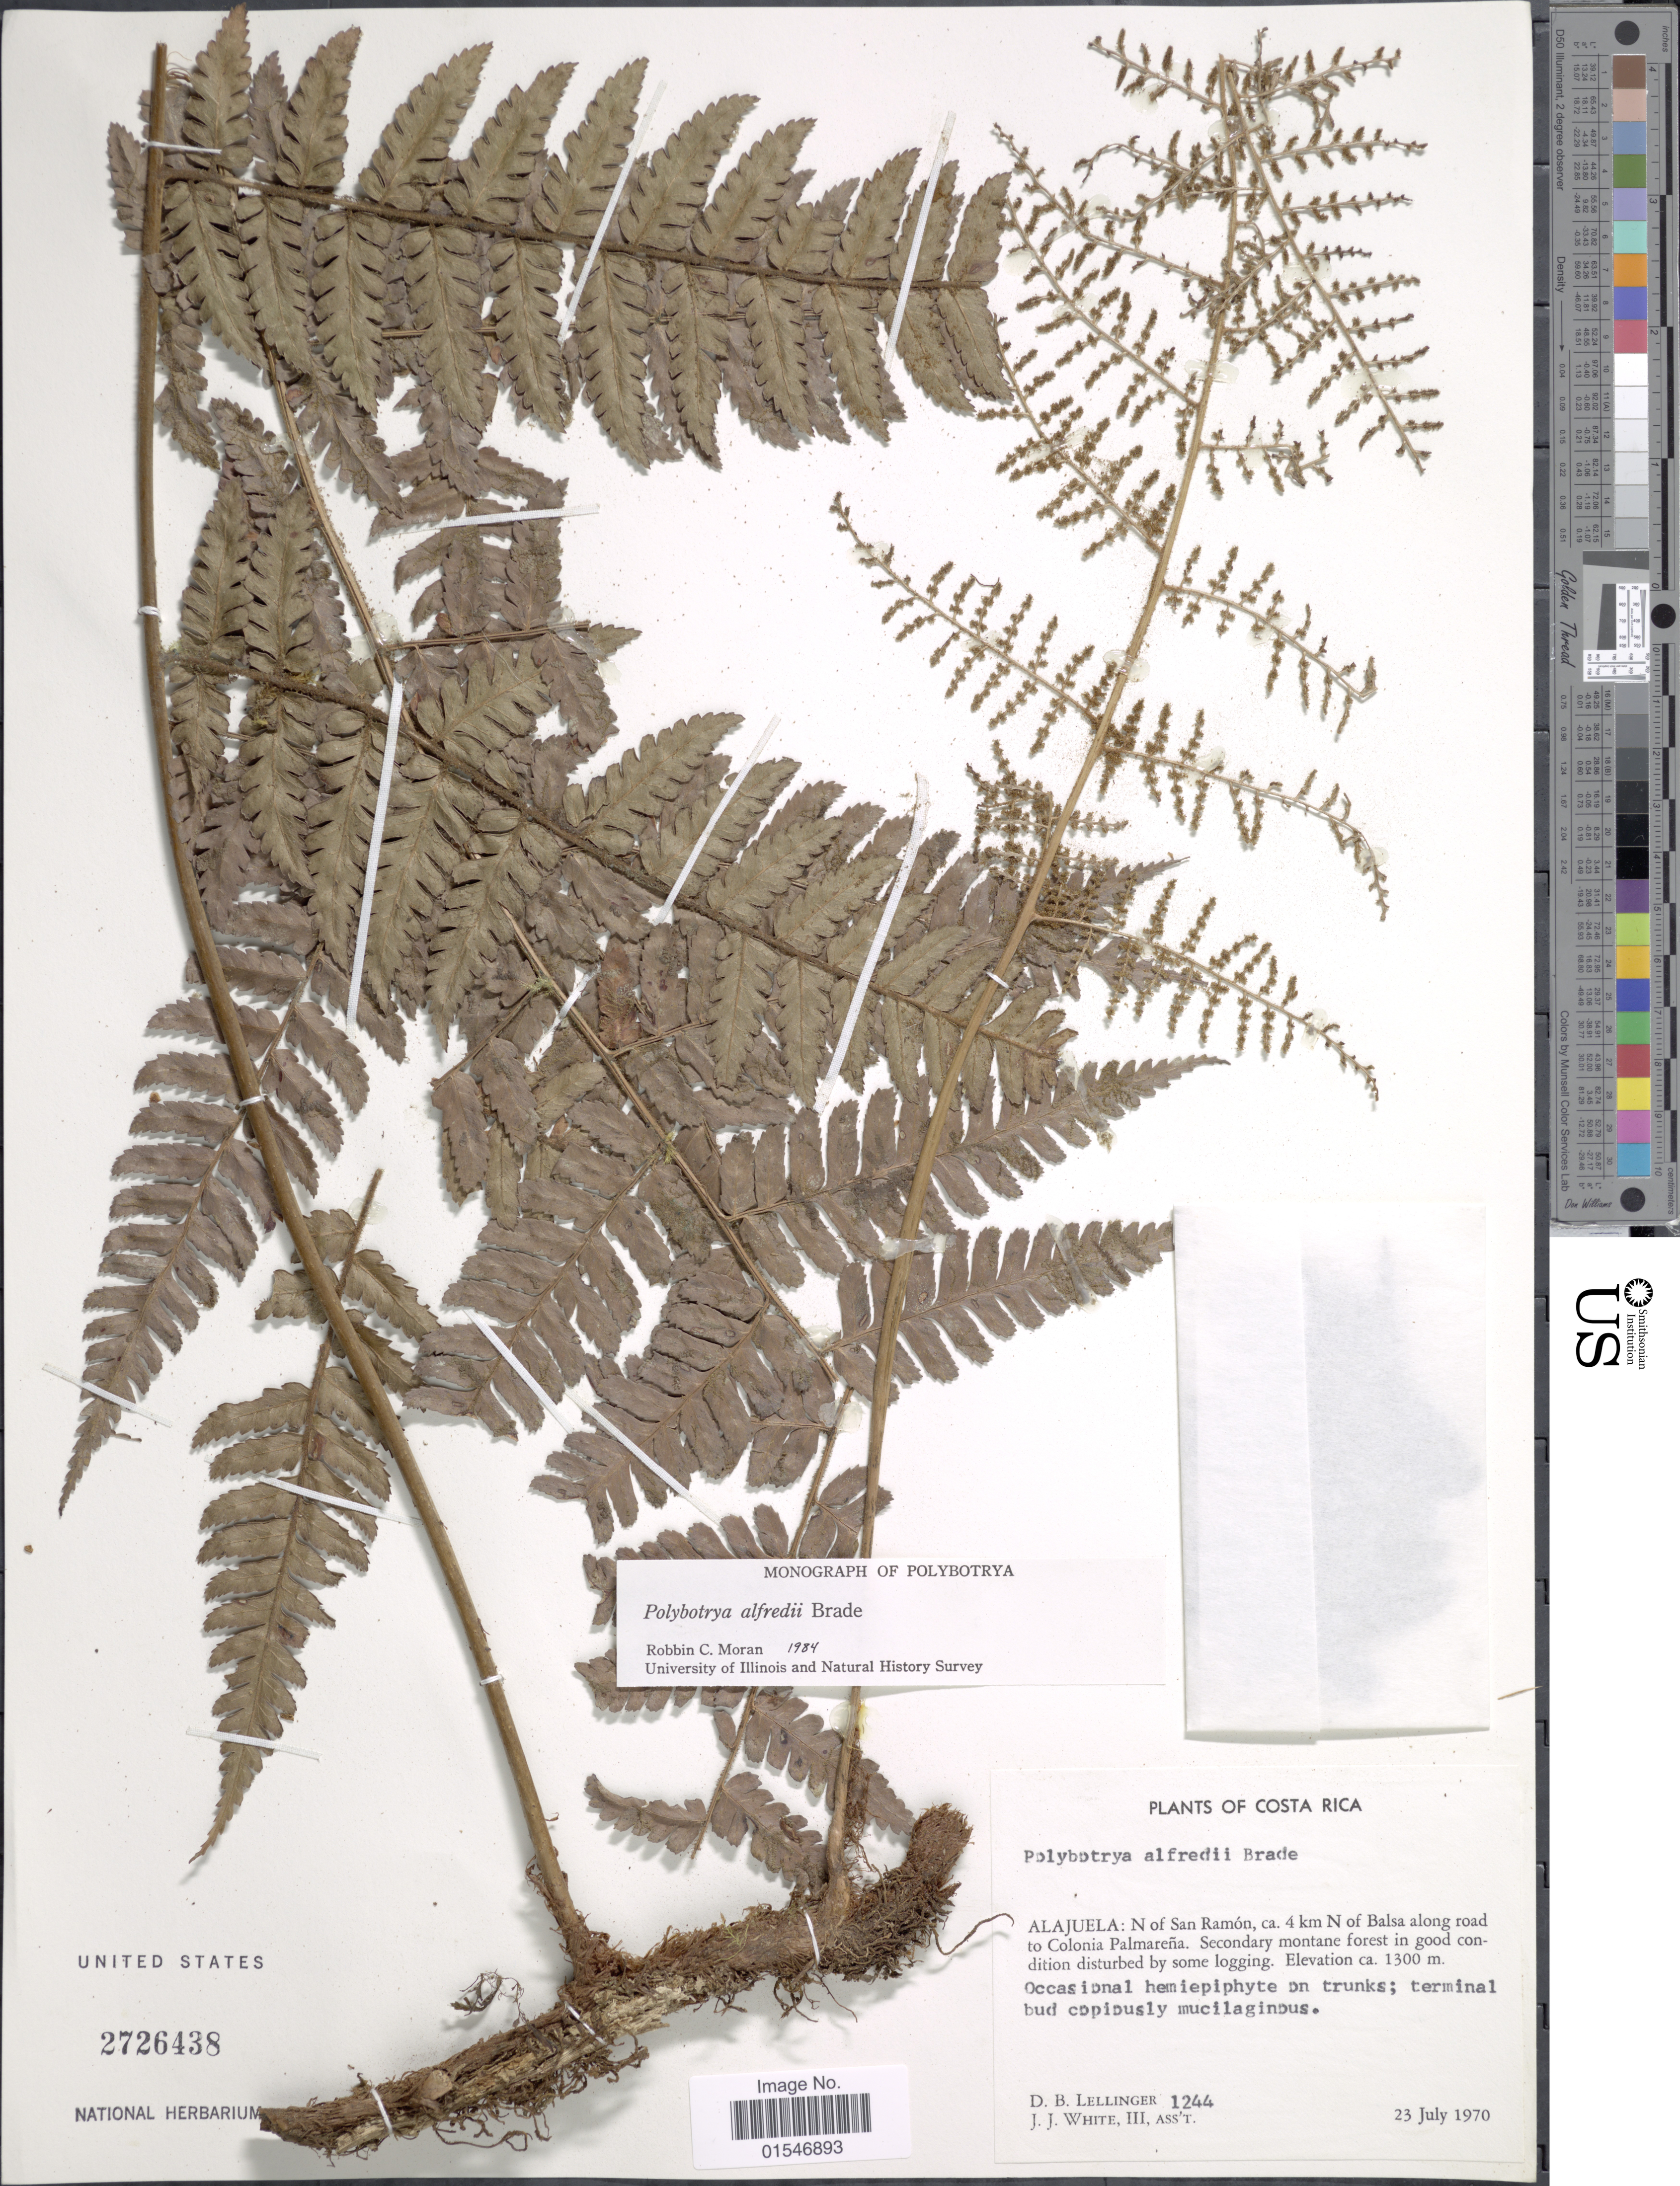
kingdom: Plantae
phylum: Tracheophyta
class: Polypodiopsida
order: Polypodiales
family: Dryopteridaceae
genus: Polybotrya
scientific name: Polybotrya alfredii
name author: Brade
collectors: D. B. Lellinger & J. J. White III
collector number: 1244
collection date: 1970-07-23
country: Costa Rica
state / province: Alajuela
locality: Costa Rica. Alajuela: N of San Ramon, ca. 4 km N of Balsa along road to Colonia Palmarena.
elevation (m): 1300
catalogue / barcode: US 2726438